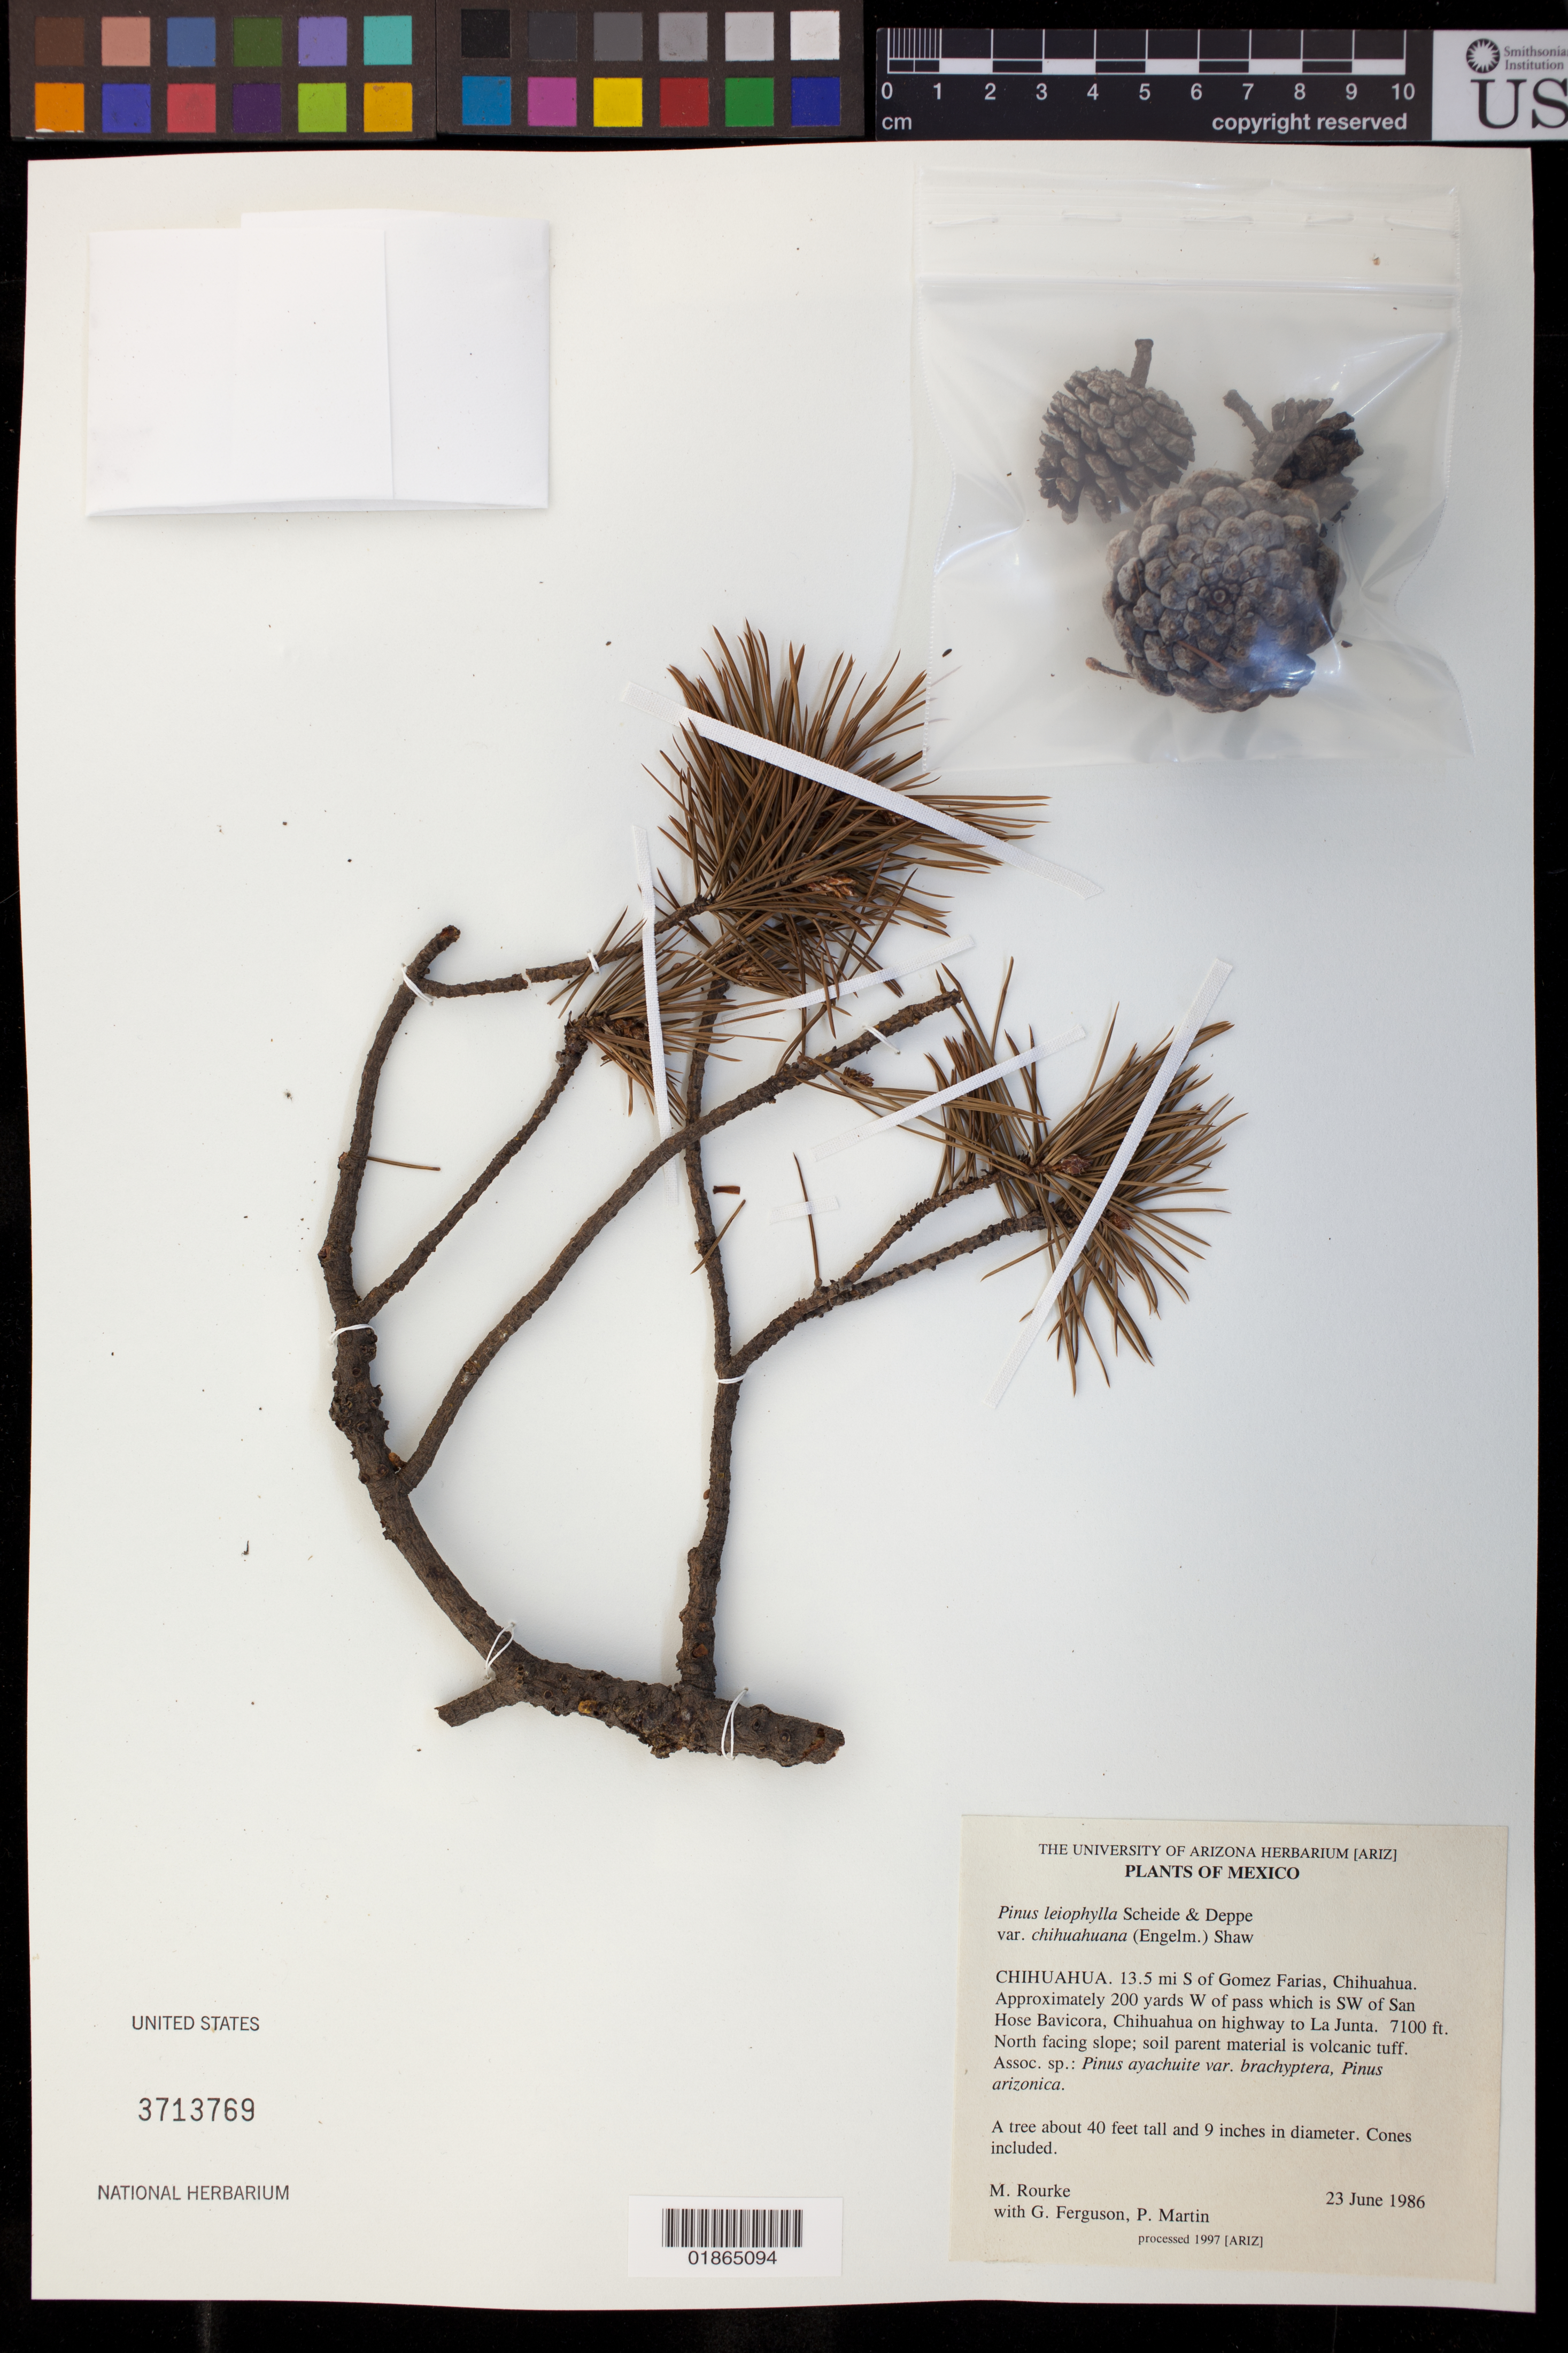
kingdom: Plantae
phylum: Tracheophyta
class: Pinopsida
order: Pinales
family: Pinaceae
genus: Pinus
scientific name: Pinus leiophylla var. chihuahuana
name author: (Engelm.) Shaw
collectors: M. Rourke, G. Ferguson & P. Martin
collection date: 1986-06-23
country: Mexico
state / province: Chihuahua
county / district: Gómez Farías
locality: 13.5 mi S of Gomez Farias, Chihuahua. Approximately 200 yards W of pass which is SW of San Jose Bavicora, Chihuahua on highway to La Junta.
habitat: North facing slope; soil parent material is volcanic tuff.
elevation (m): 2164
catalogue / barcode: US 3713769